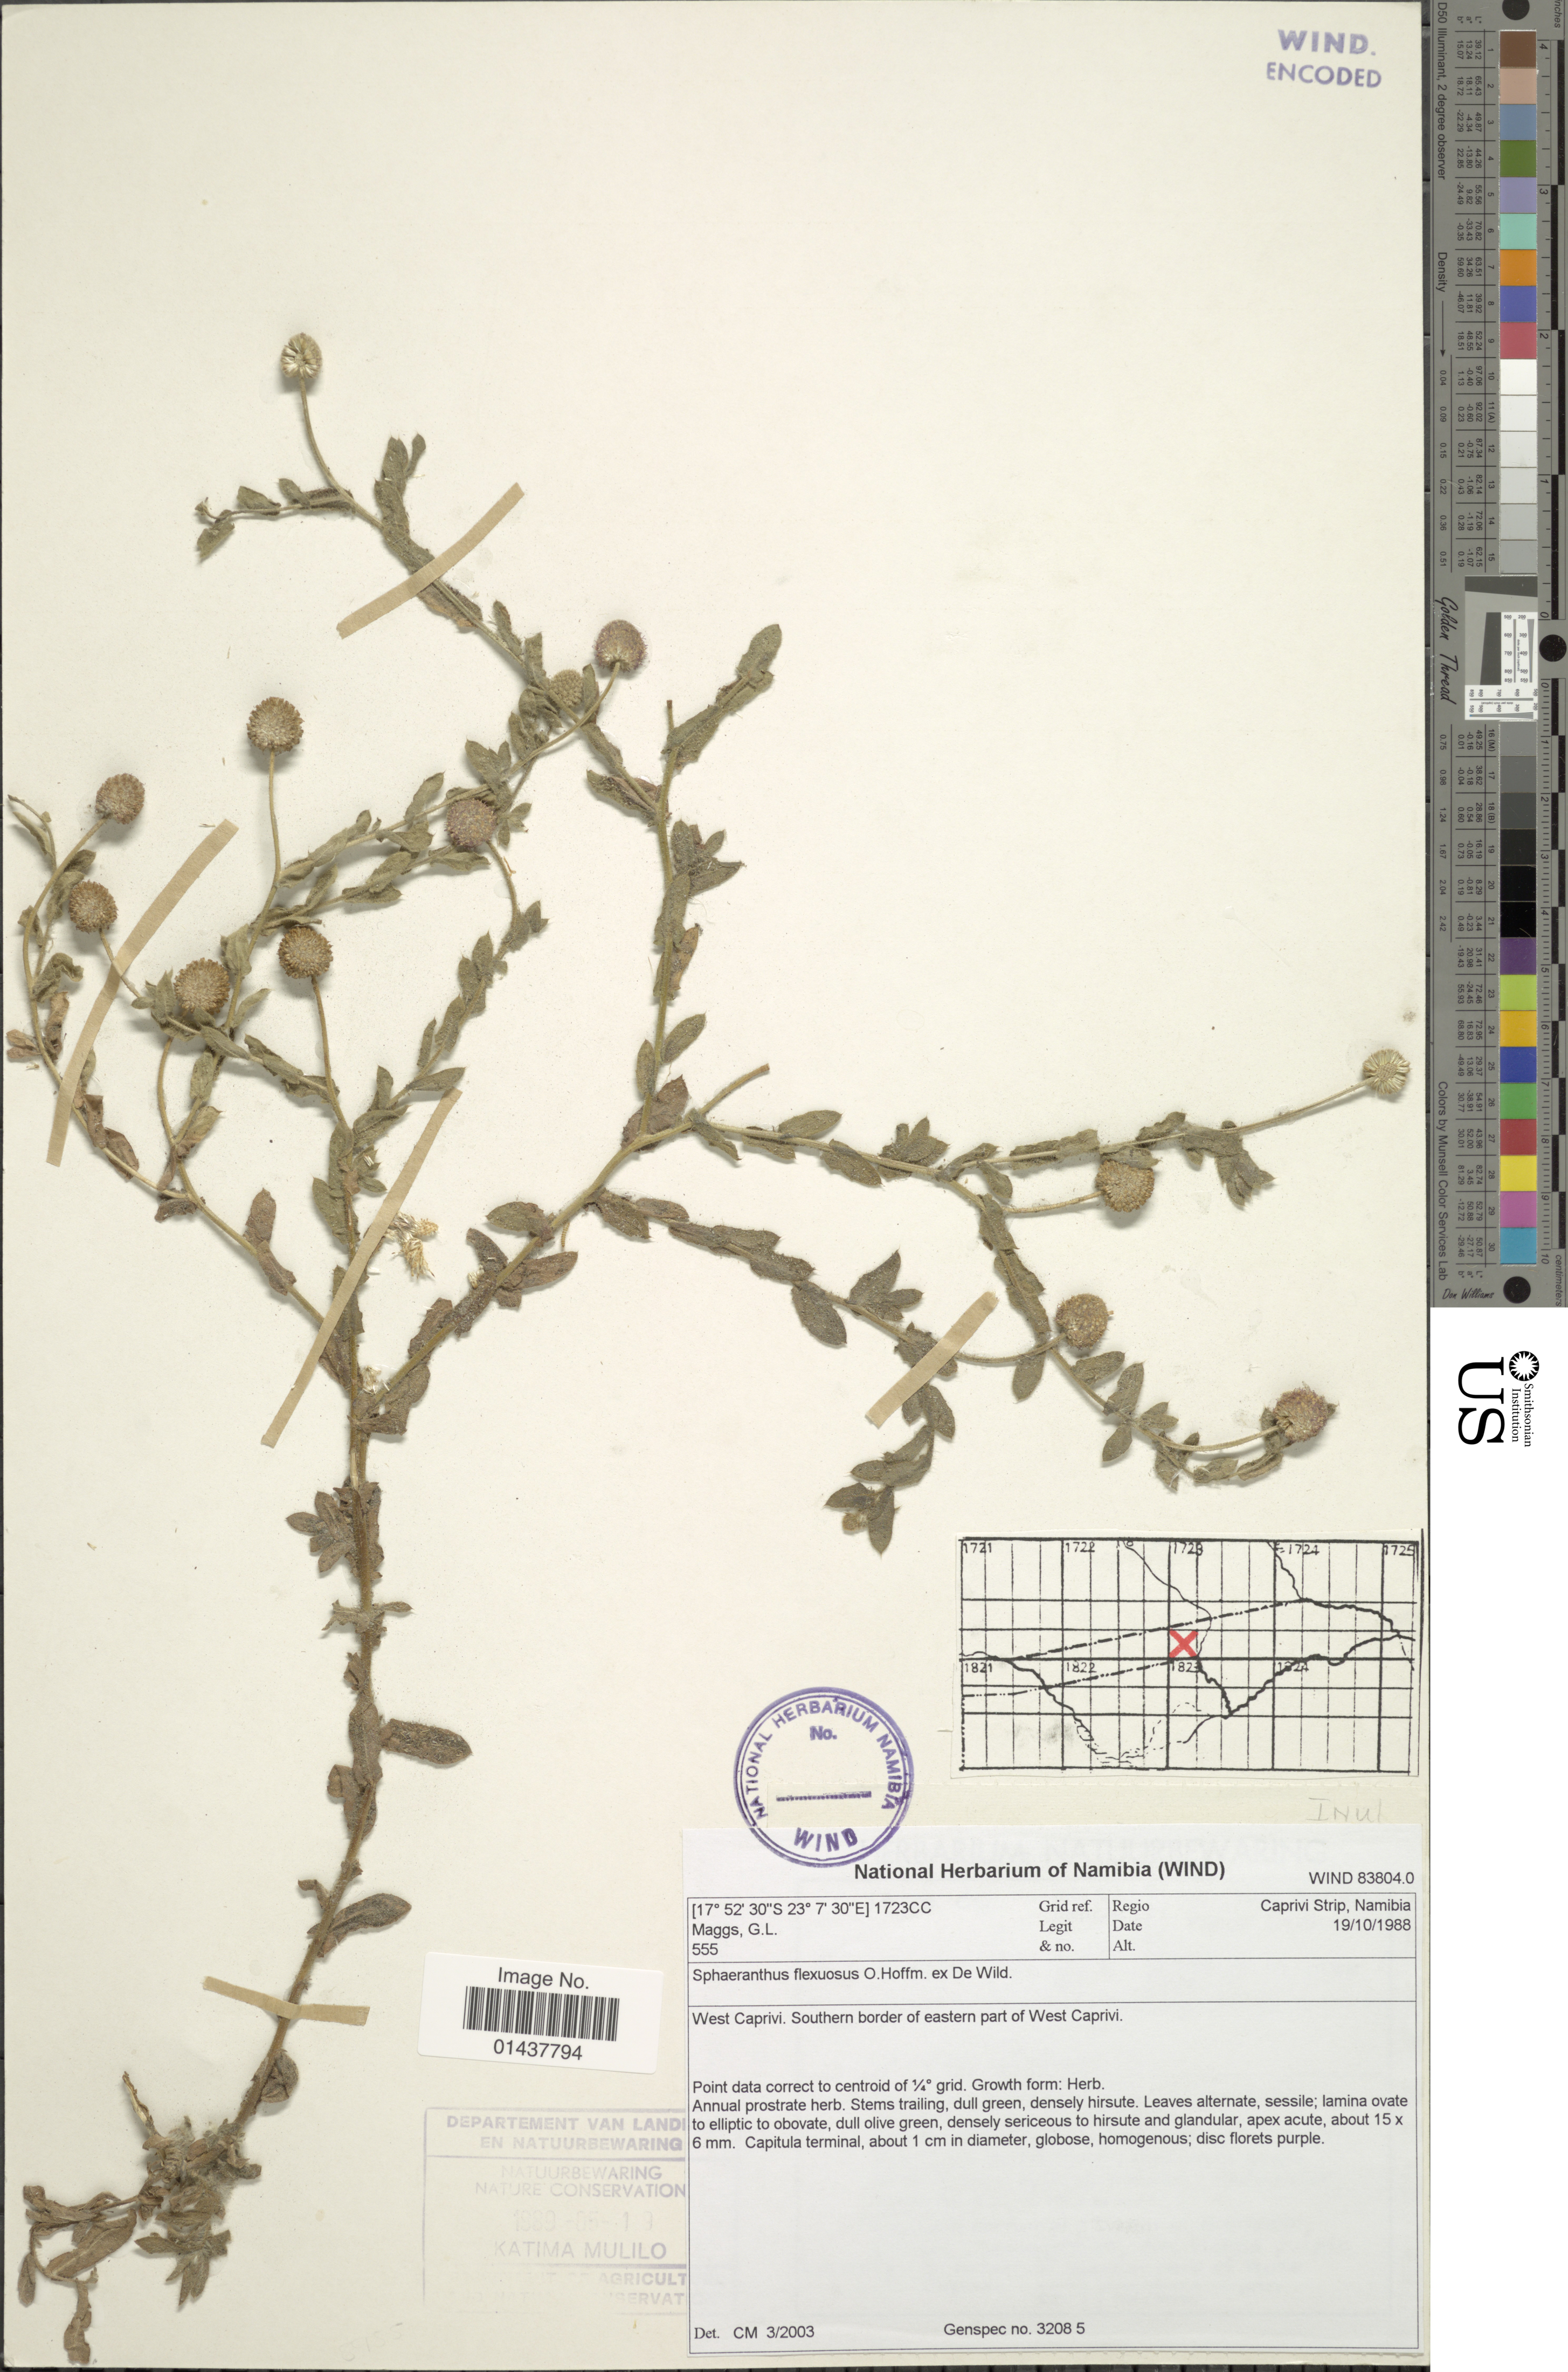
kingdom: Plantae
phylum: Tracheophyta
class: Magnoliopsida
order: Asterales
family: Asteraceae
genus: Sphaeranthus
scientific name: Sphaeranthus flexuosus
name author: O. Hoffm.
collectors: G. Maggs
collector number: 555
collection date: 1988-10-19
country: Namibia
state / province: Caprivi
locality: Regio Caprivi Strip, West Caprivi. Southern border of eastern part of West Caprivi